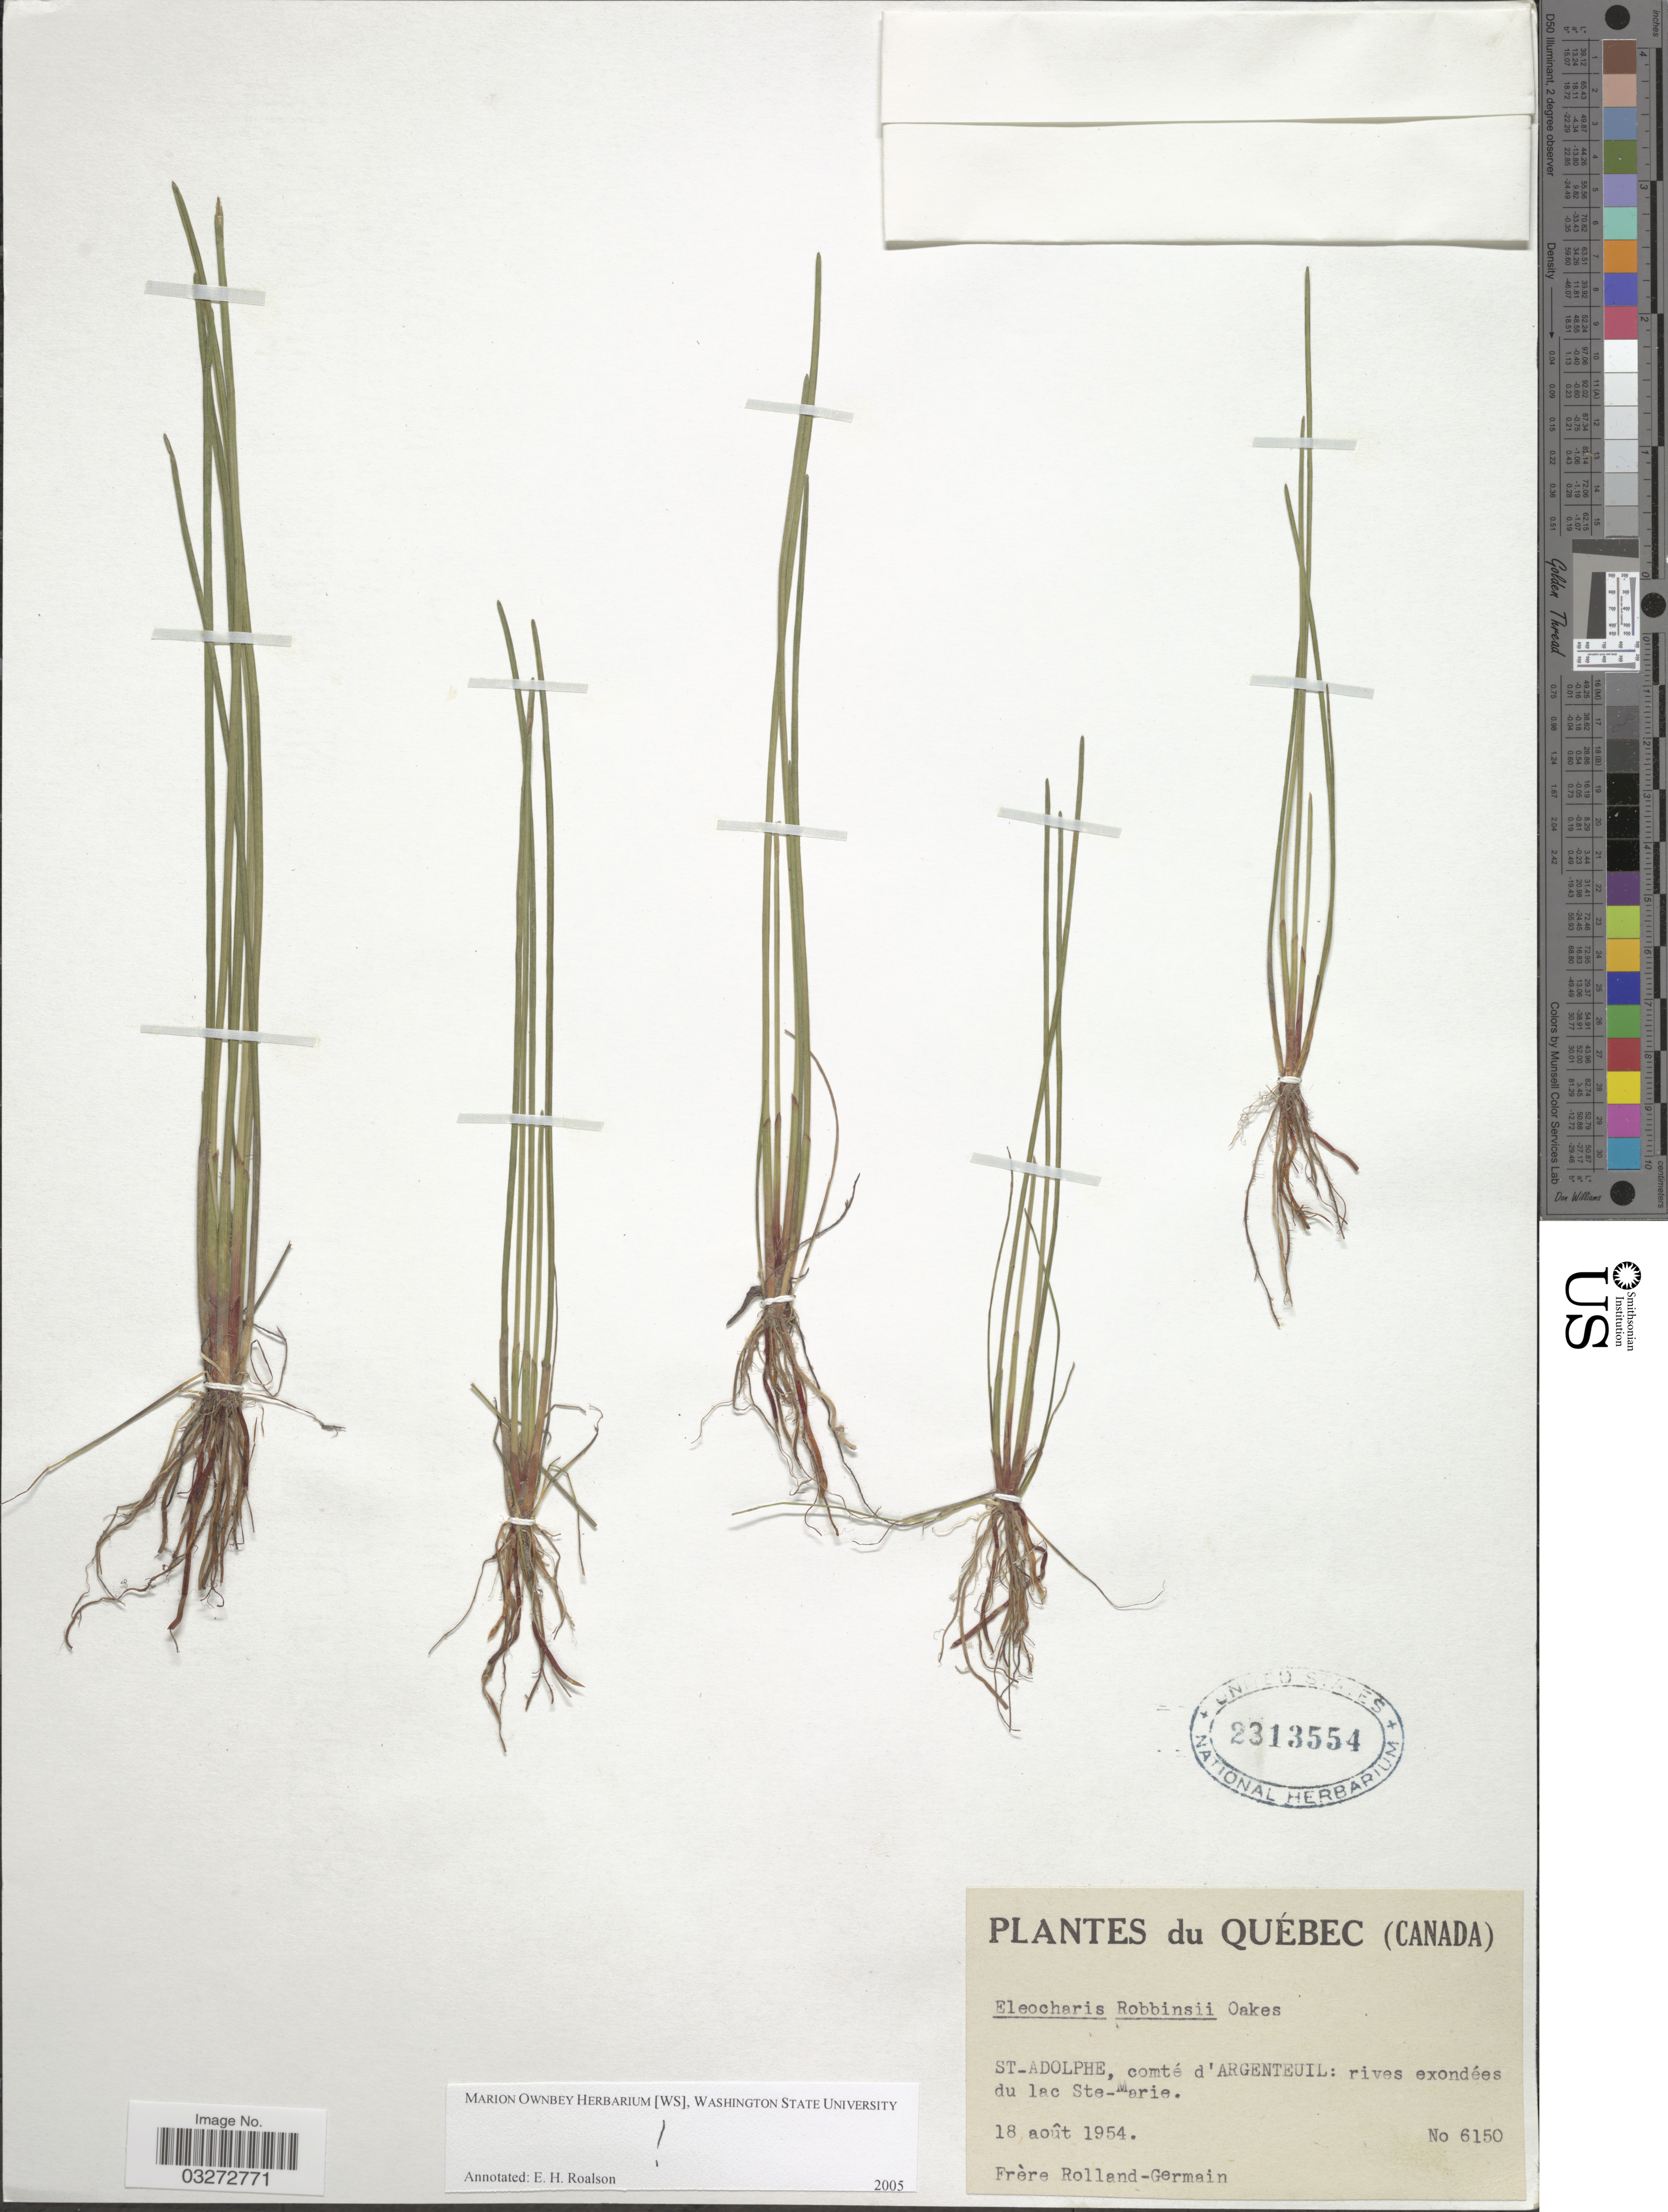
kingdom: Plantae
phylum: Tracheophyta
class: Liliopsida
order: Poales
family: Cyperaceae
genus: Eleocharis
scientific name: Eleocharis robbinsii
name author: Oakes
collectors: Rolland-Germain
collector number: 6150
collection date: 1954-08-18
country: Canada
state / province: Quebec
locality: St-Adolphe, comté d'Argenteuil: rives exondées du lac Ste-Marie.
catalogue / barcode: US 2313554